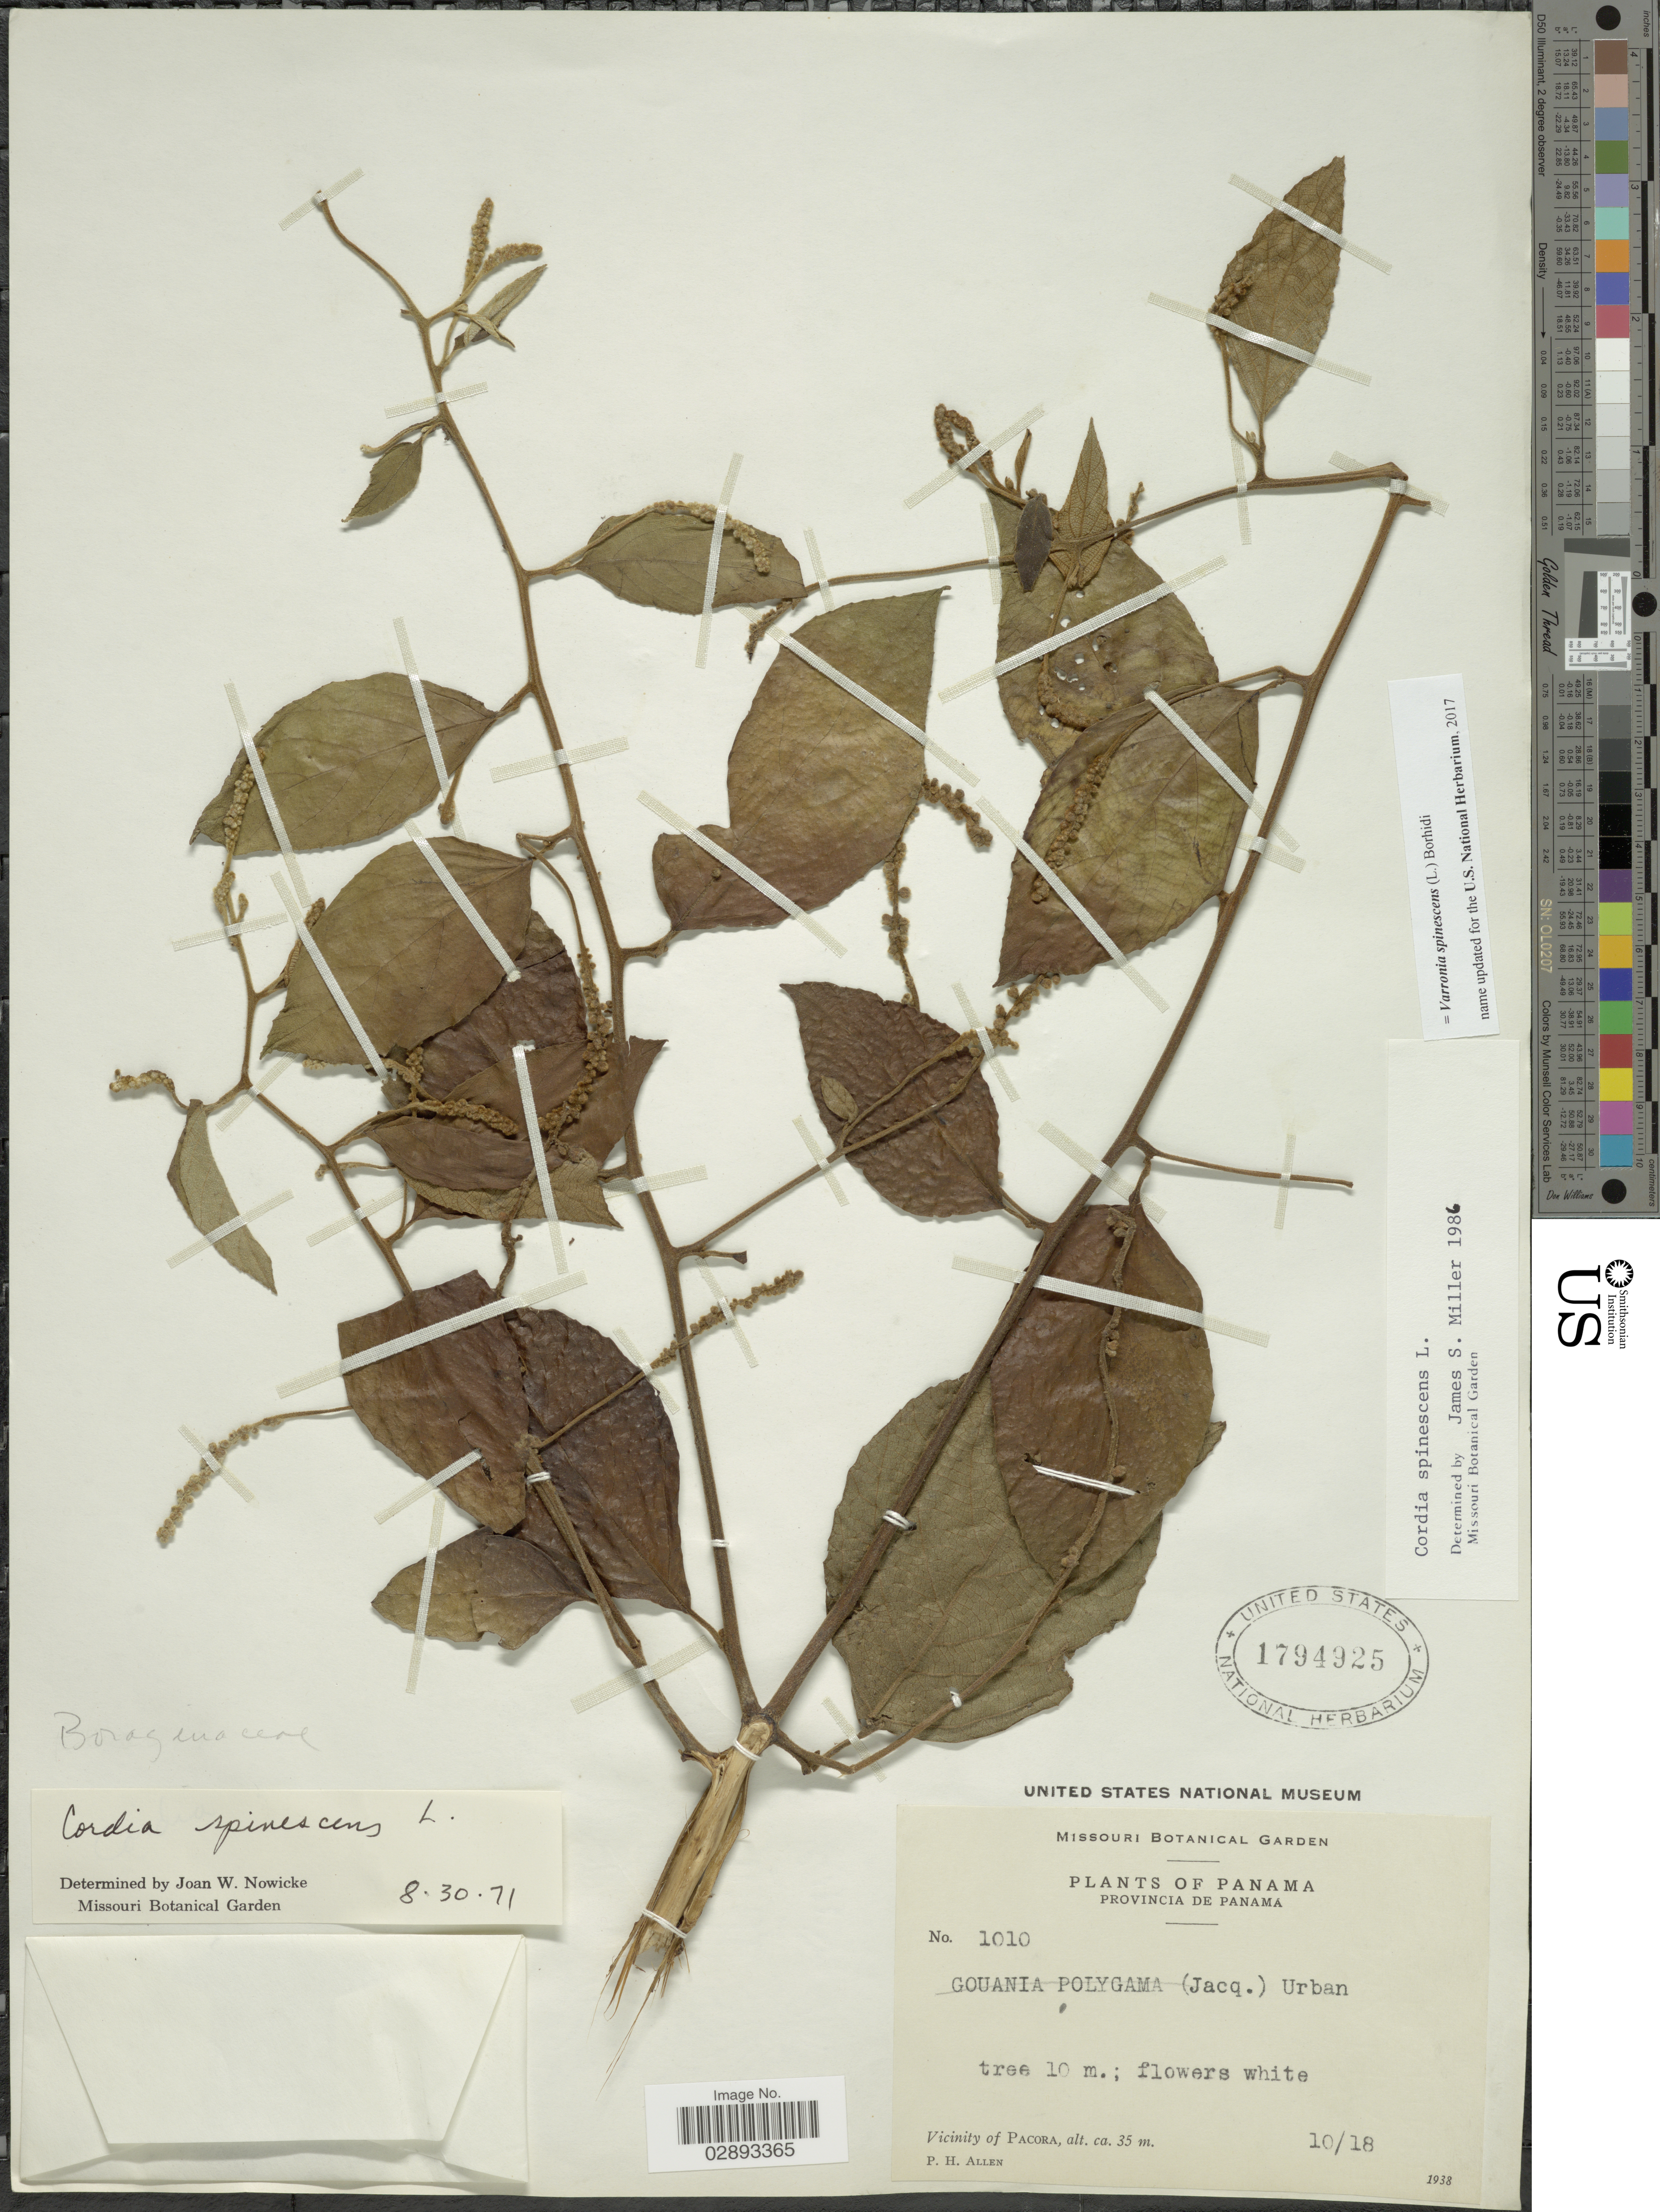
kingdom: Plantae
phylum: Tracheophyta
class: Magnoliopsida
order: Boraginales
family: Cordiaceae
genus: Varronia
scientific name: Varronia spinescens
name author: (L.) Borhidi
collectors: P. H. Allen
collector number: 1010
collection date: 1938-10-18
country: Panama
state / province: Panamá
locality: Provincia De Panama, Vicinity of Pacora.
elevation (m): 35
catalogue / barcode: US 1794925